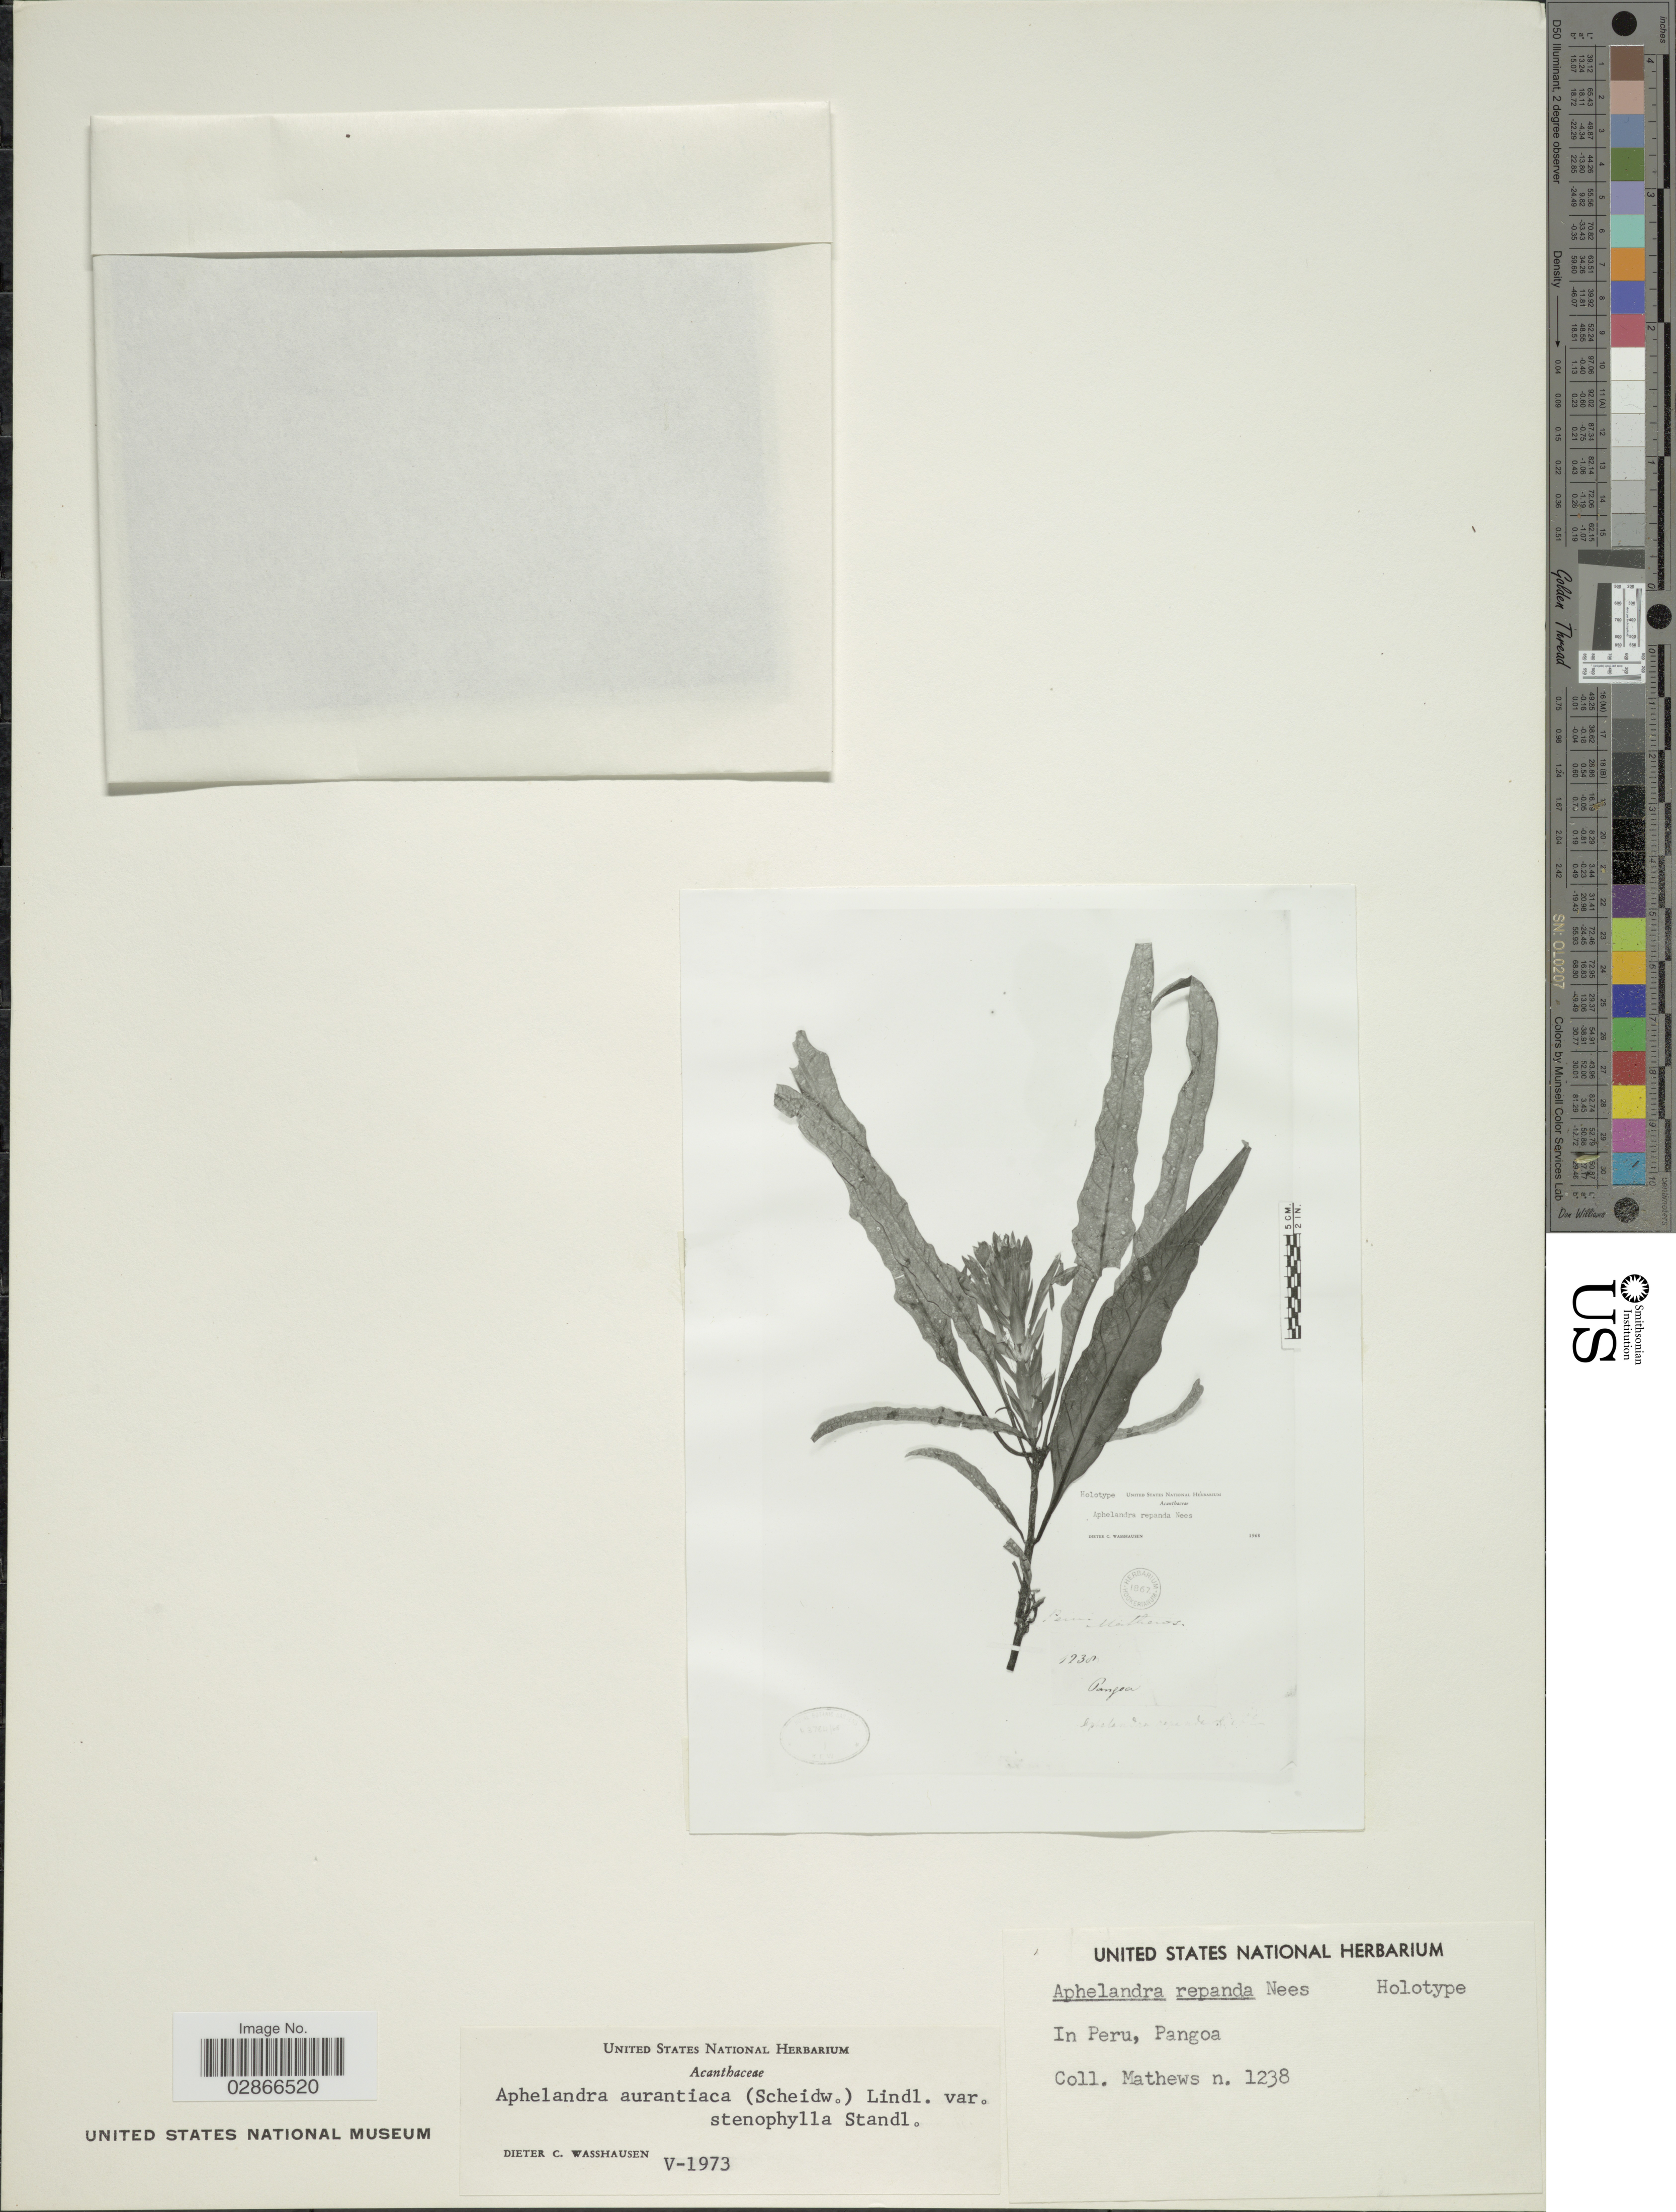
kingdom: Plantae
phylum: Tracheophyta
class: Magnoliopsida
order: Lamiales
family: Acanthaceae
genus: Aphelandra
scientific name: Aphelandra aurantiaca var. stenophylla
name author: Standl.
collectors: -- Mathews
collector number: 1238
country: Peru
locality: Pangoa.